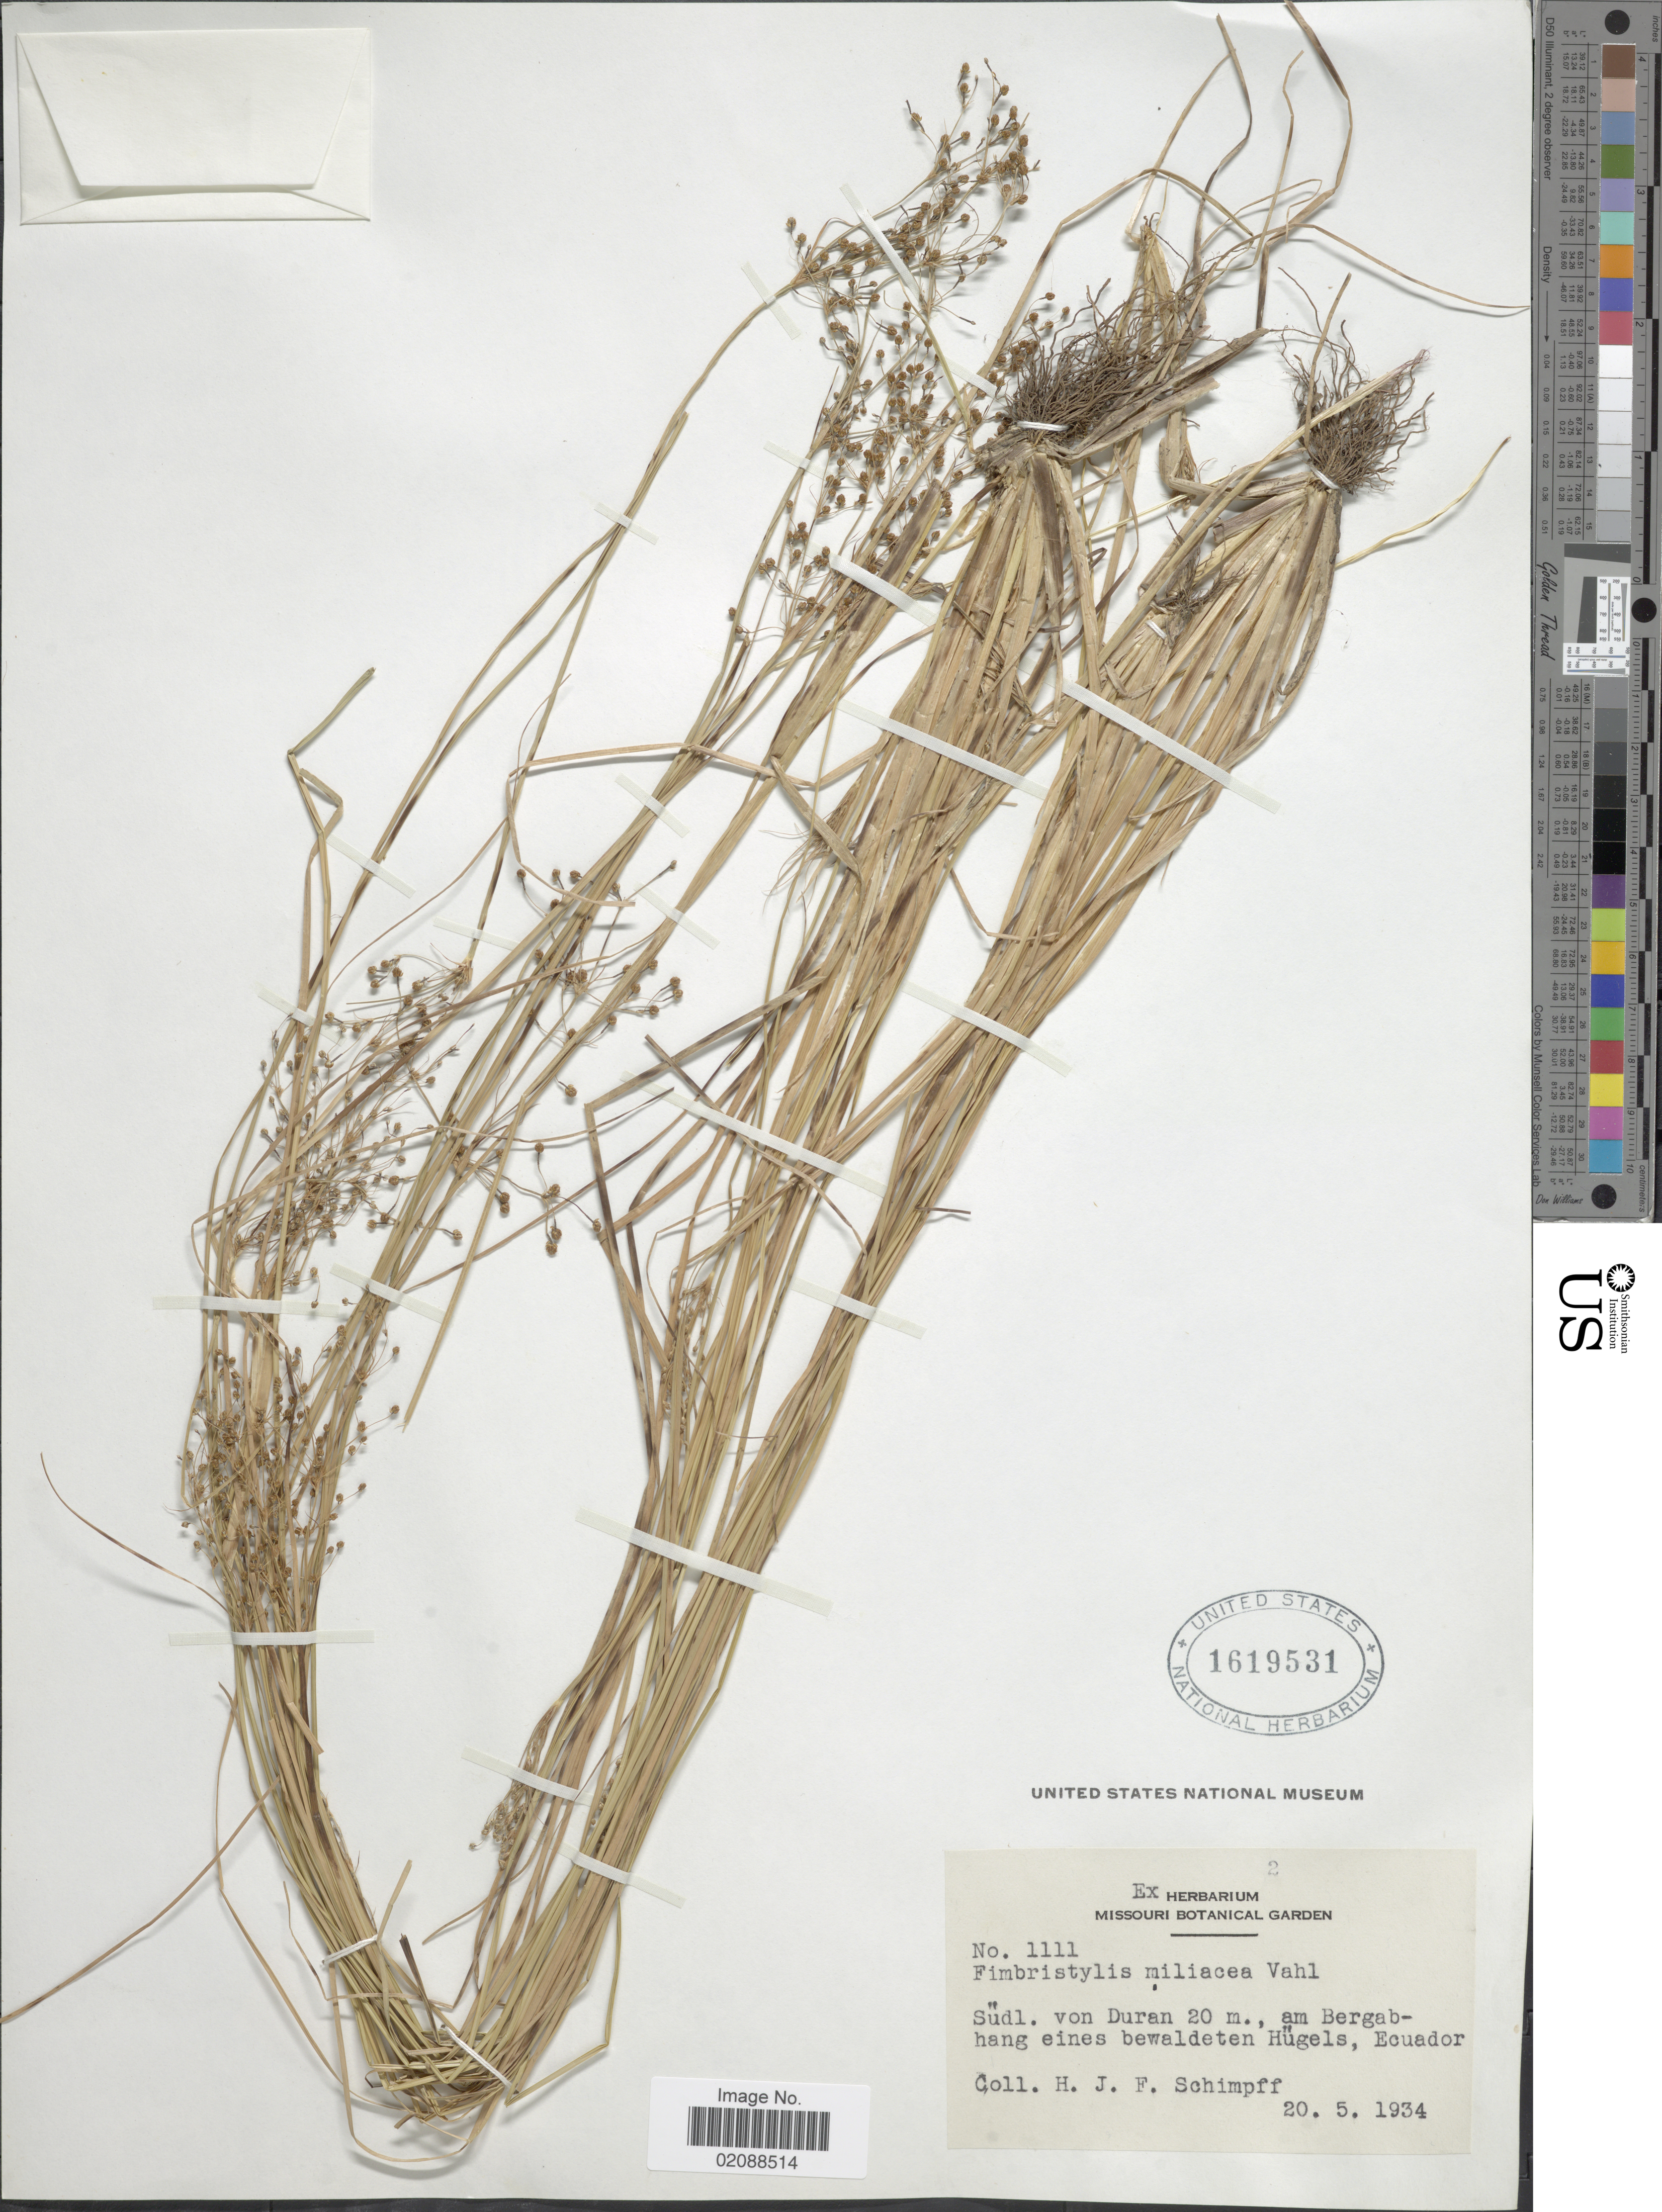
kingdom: Plantae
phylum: Tracheophyta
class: Liliopsida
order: Poales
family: Cyperaceae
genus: Fimbristylis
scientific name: Fimbristylis littoralis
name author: Gaudich.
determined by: Strong, M. T., (US), Smithsonian Institution - National Museum of Natural History (UNITED STATES)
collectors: H. Schimpff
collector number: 1111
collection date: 1934-05-20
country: Ecuador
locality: Sudl. von Duran 20 m., am Bergabhang eines bewaldeten Hugels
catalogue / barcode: US 1619531